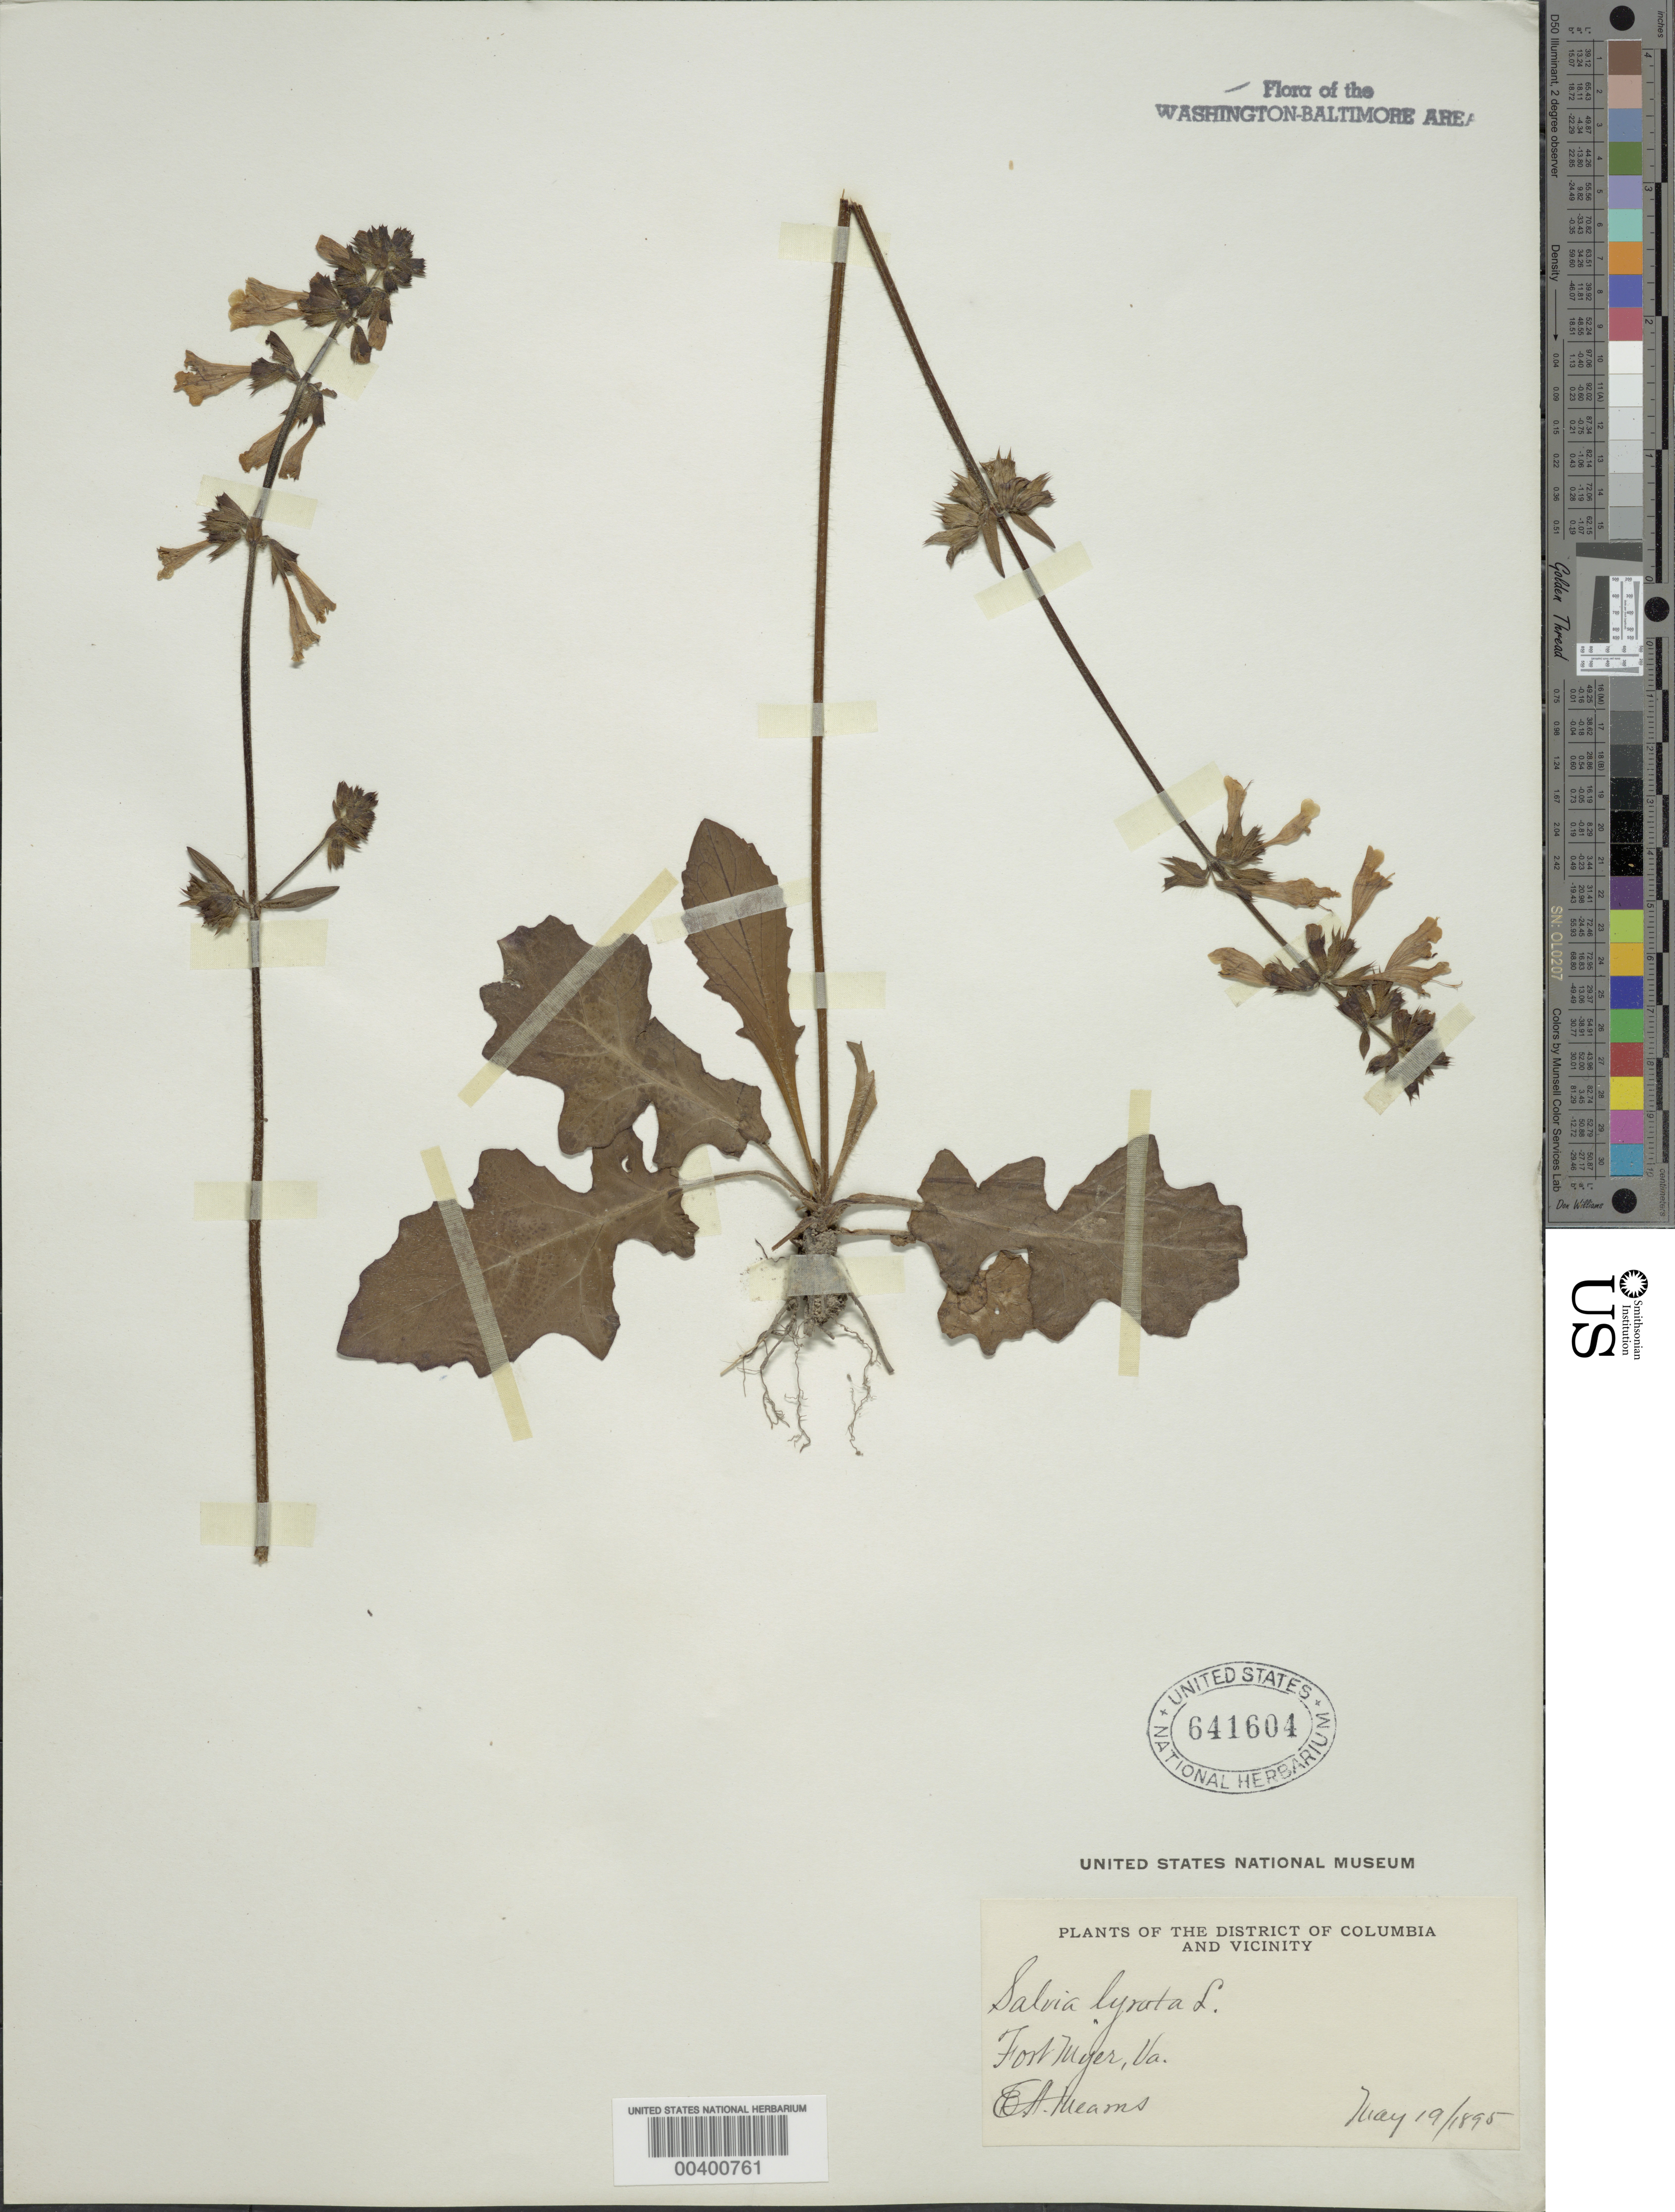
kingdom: Plantae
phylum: Tracheophyta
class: Magnoliopsida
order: Lamiales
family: Lamiaceae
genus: Salvia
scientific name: Salvia lyrata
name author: L.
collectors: E. A. Mearns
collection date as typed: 19 May 1895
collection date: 1895-05-19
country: United States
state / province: Virginia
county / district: Arlington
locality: Fort Myers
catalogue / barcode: US 641604